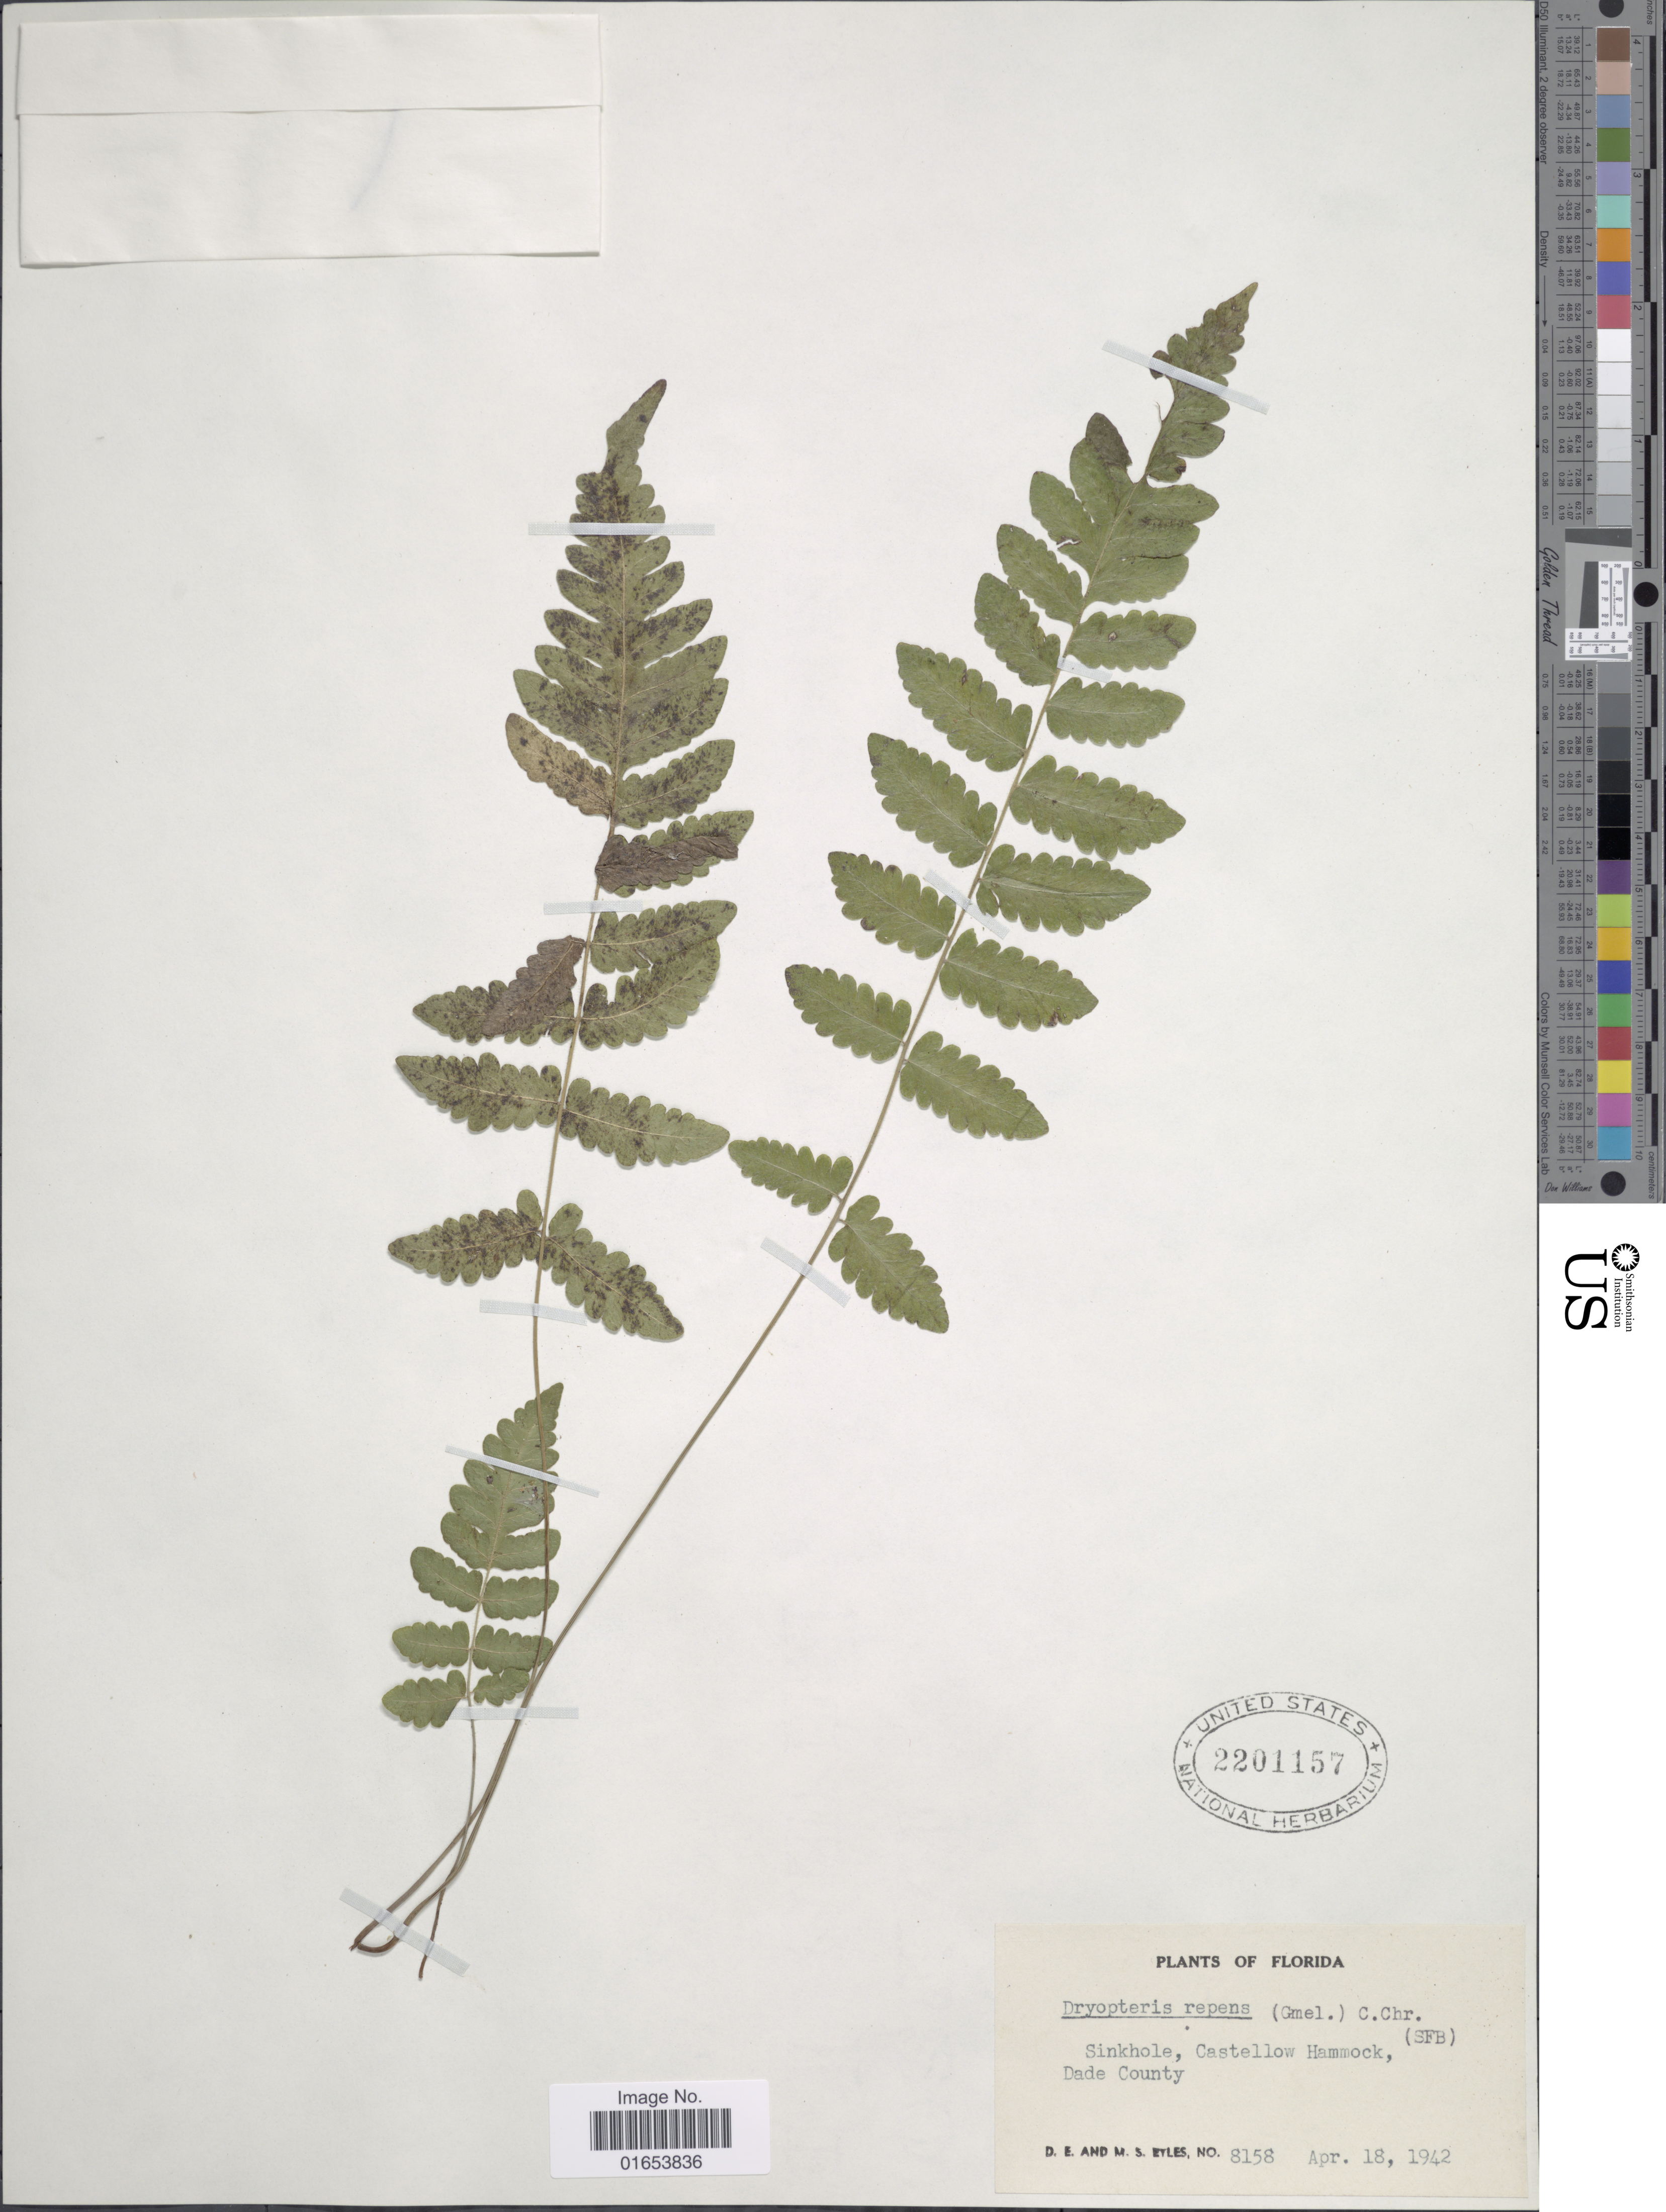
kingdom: Plantae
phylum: Tracheophyta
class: Polypodiopsida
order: Polypodiales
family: Thelypteridaceae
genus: Goniopteris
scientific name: Goniopteris reptans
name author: (J.F. Gmel.) C. Presl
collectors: D. Eyles & M. Eyles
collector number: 8158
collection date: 1942-04-18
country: United States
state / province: Florida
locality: Florida, Sinkhole, Castellow Hammock, Dade County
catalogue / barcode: US 2201157